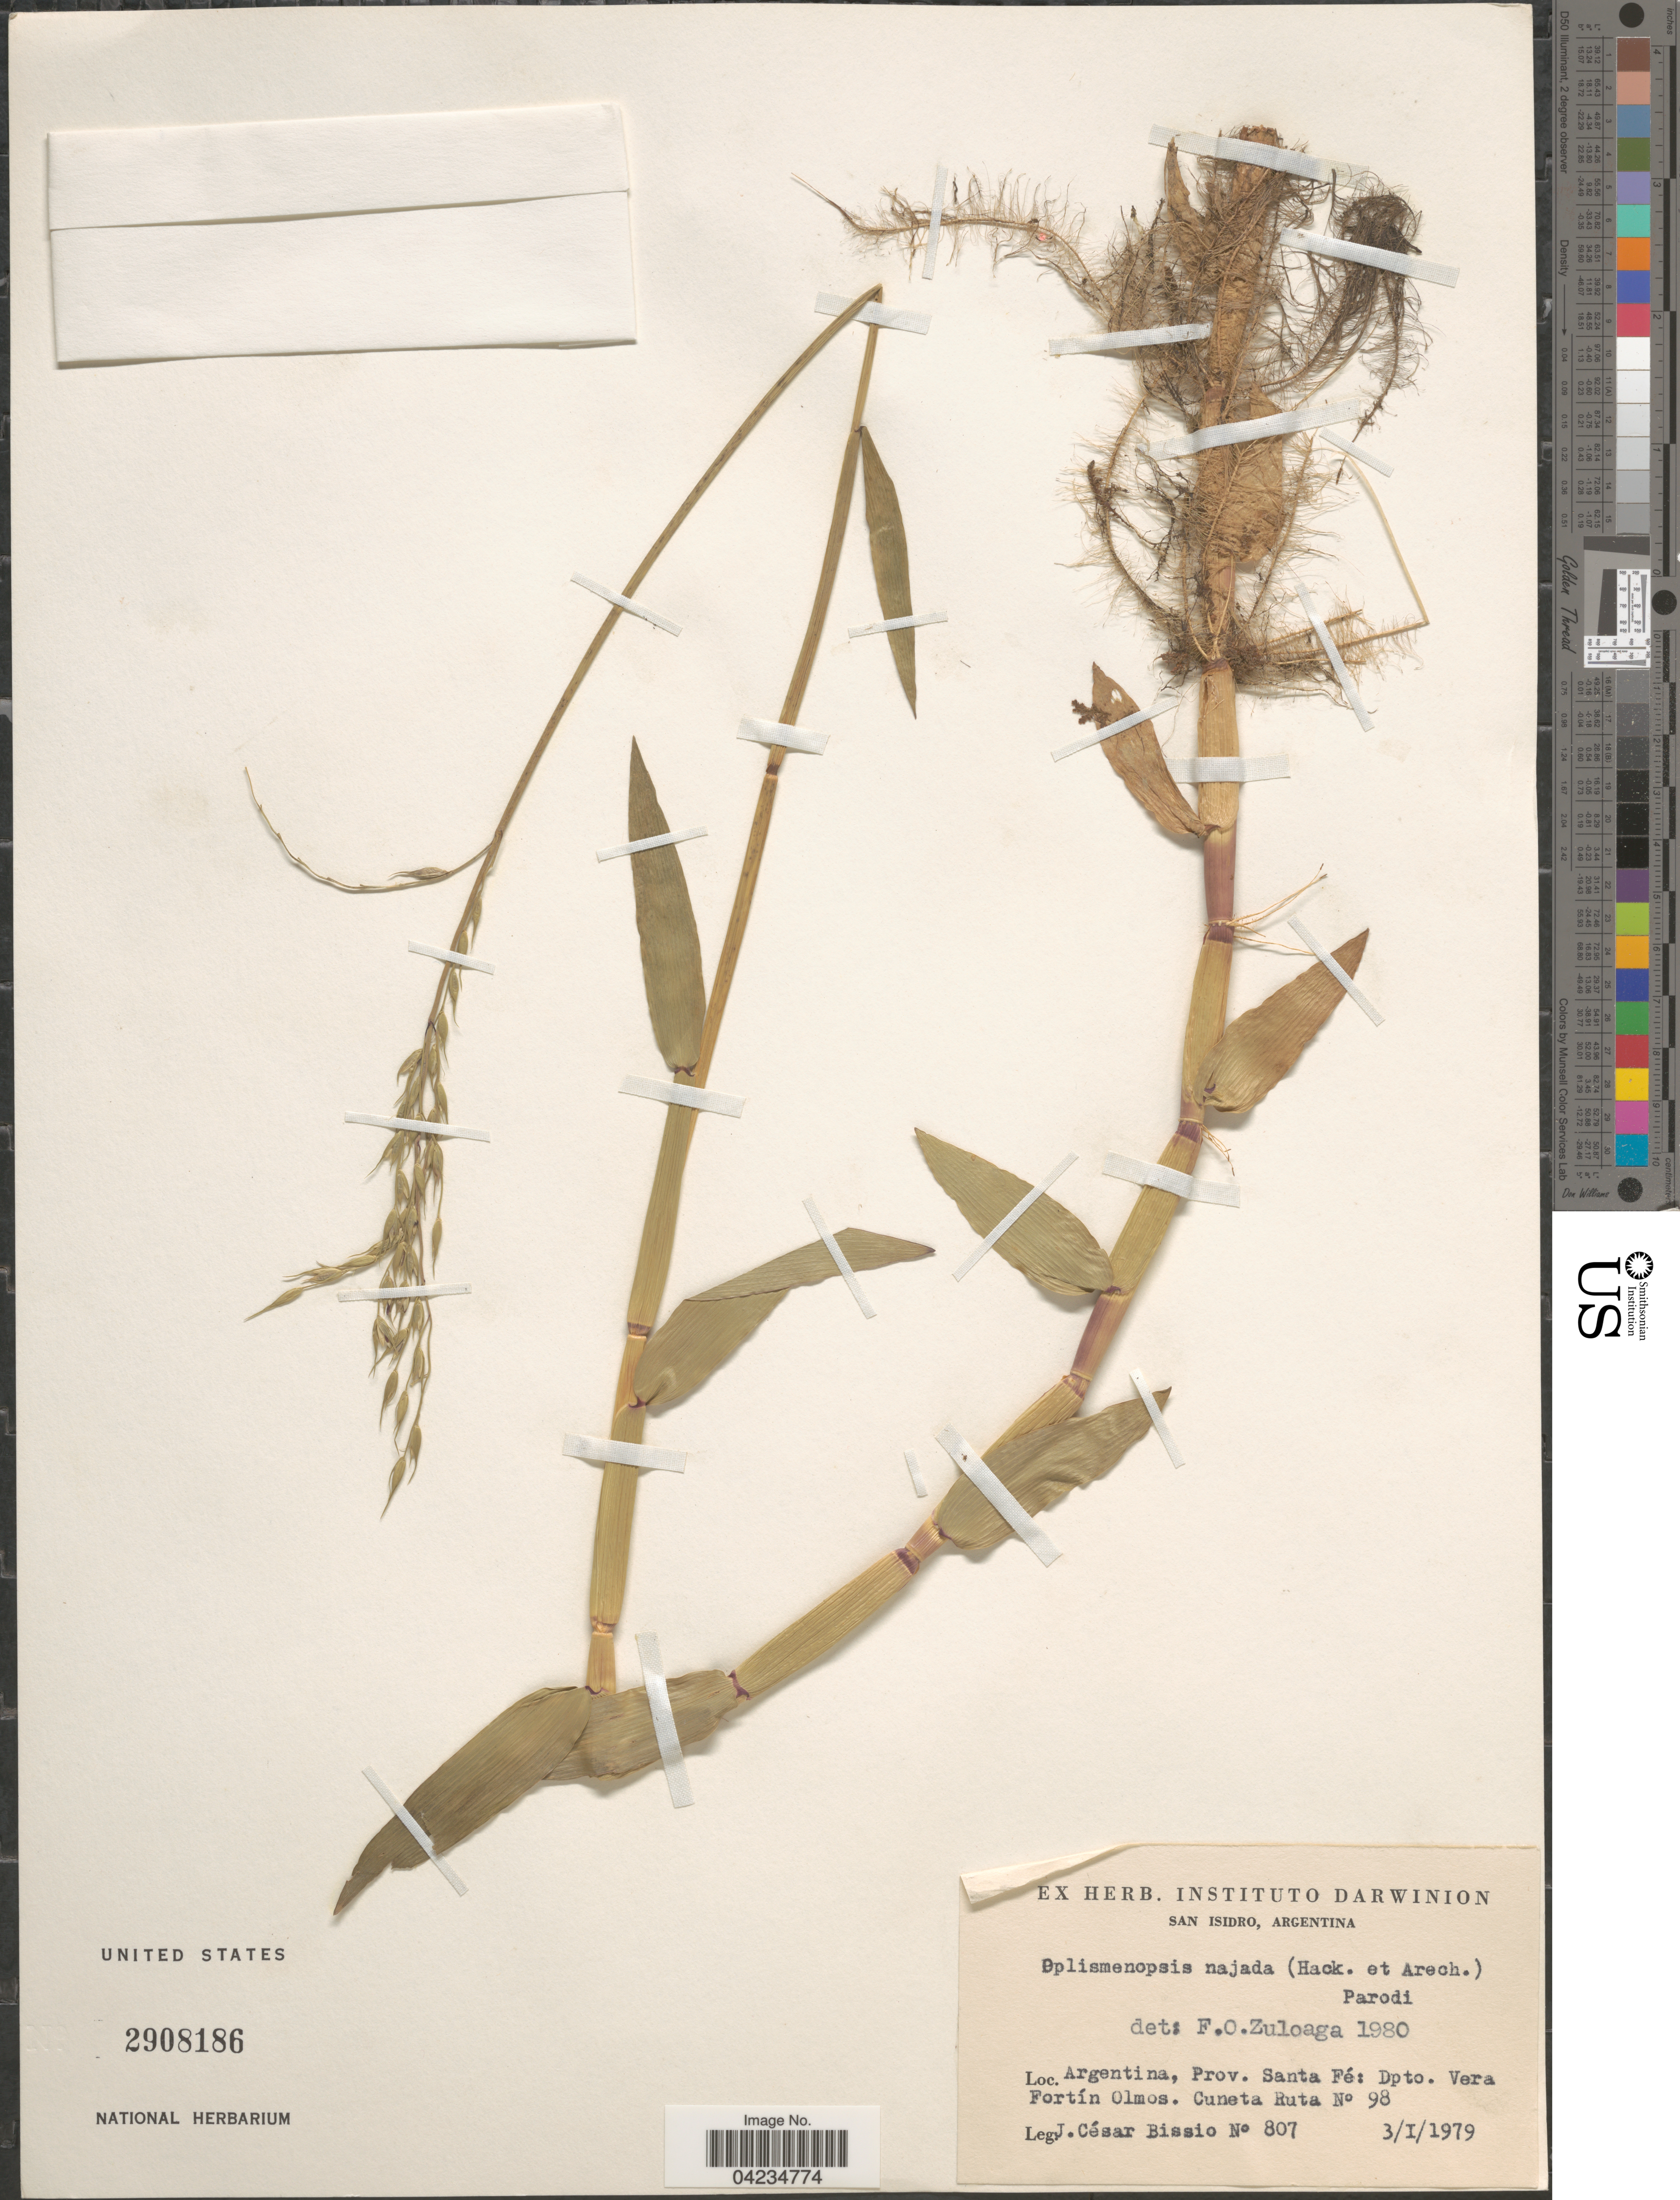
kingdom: Plantae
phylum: Tracheophyta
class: Liliopsida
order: Poales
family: Poaceae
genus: Oplismenopsis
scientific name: Oplismenopsis najada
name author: (Hack. & Arechav.) Parodi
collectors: J. César Bissio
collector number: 807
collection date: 1979-01-03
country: Argentina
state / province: Santa Fe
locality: Dpto. Vera Fortín Olmos. Cuneta Ruta N° 98.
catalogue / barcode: US 2908186